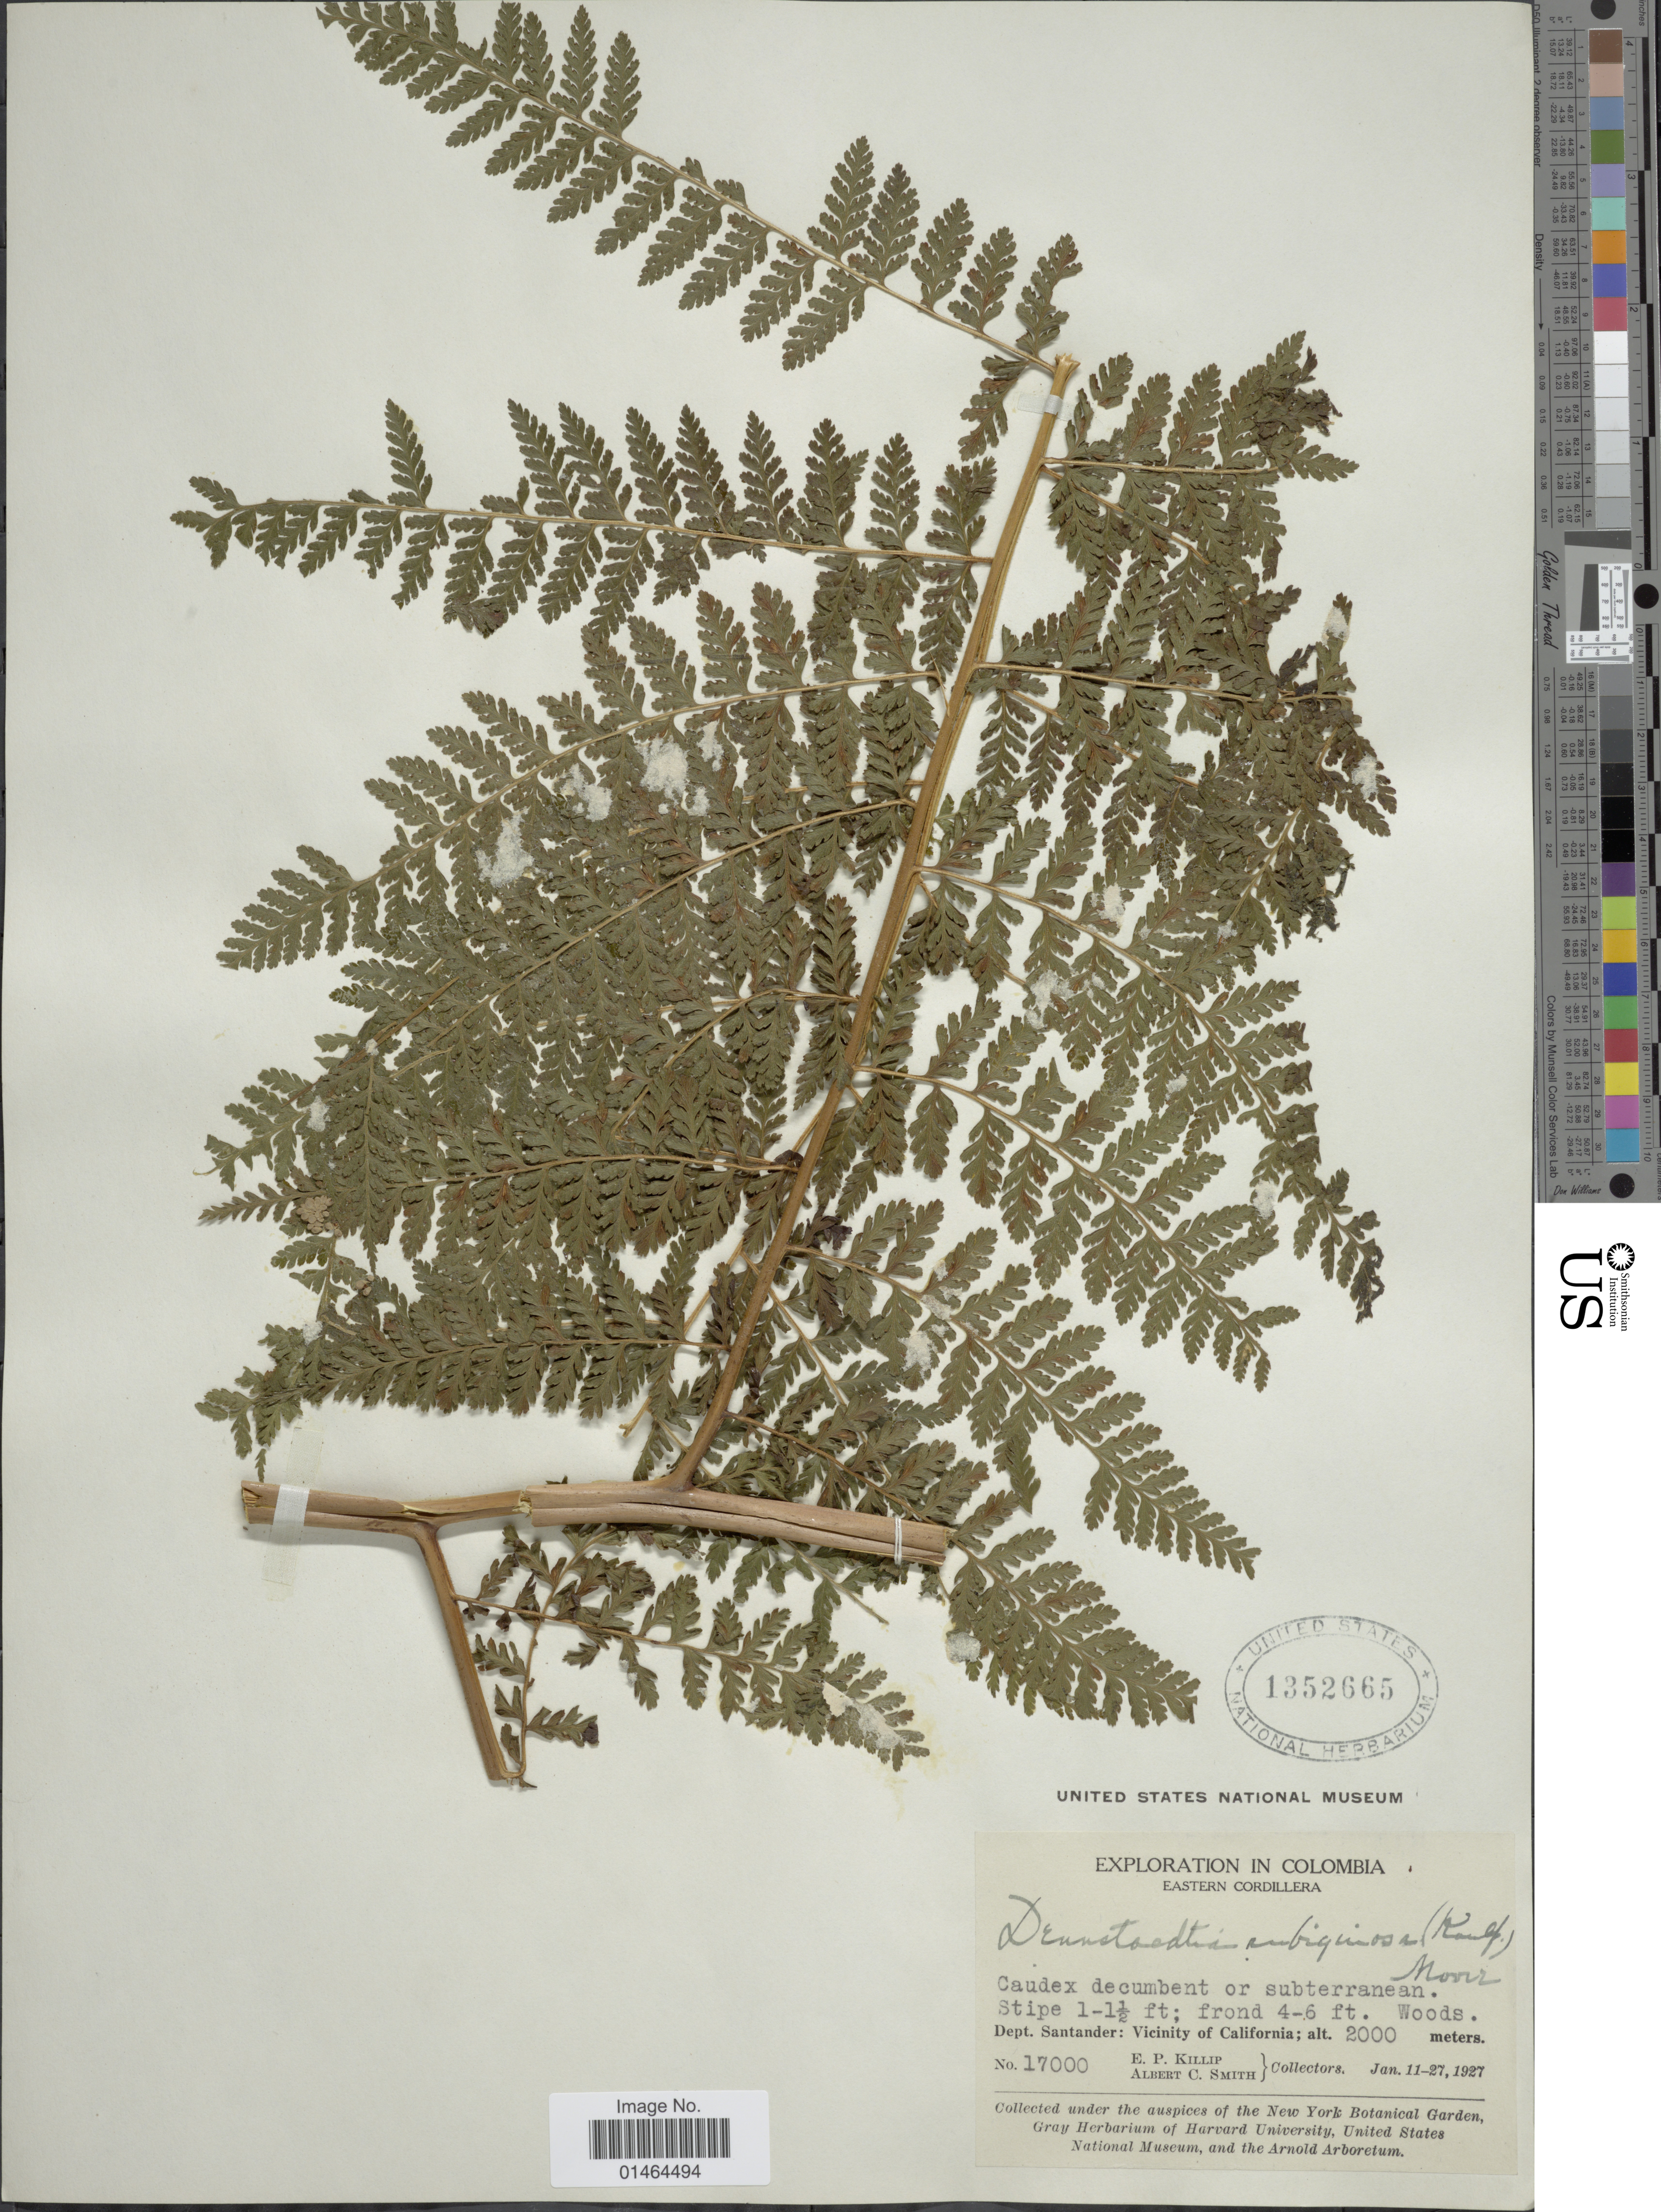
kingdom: Plantae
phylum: Tracheophyta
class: Polypodiopsida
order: Polypodiales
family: Dennstaedtiaceae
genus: Dennstaedtia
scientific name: Dennstaedtia cicutaria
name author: (Sw.) T. Moore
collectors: E. P. Killip & A. C. Smith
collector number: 17000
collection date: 1927-01-11/1927-01-27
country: Colombia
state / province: Santander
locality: Eastern Cordillera. Vicinity of California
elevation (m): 2000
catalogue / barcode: US 1352665